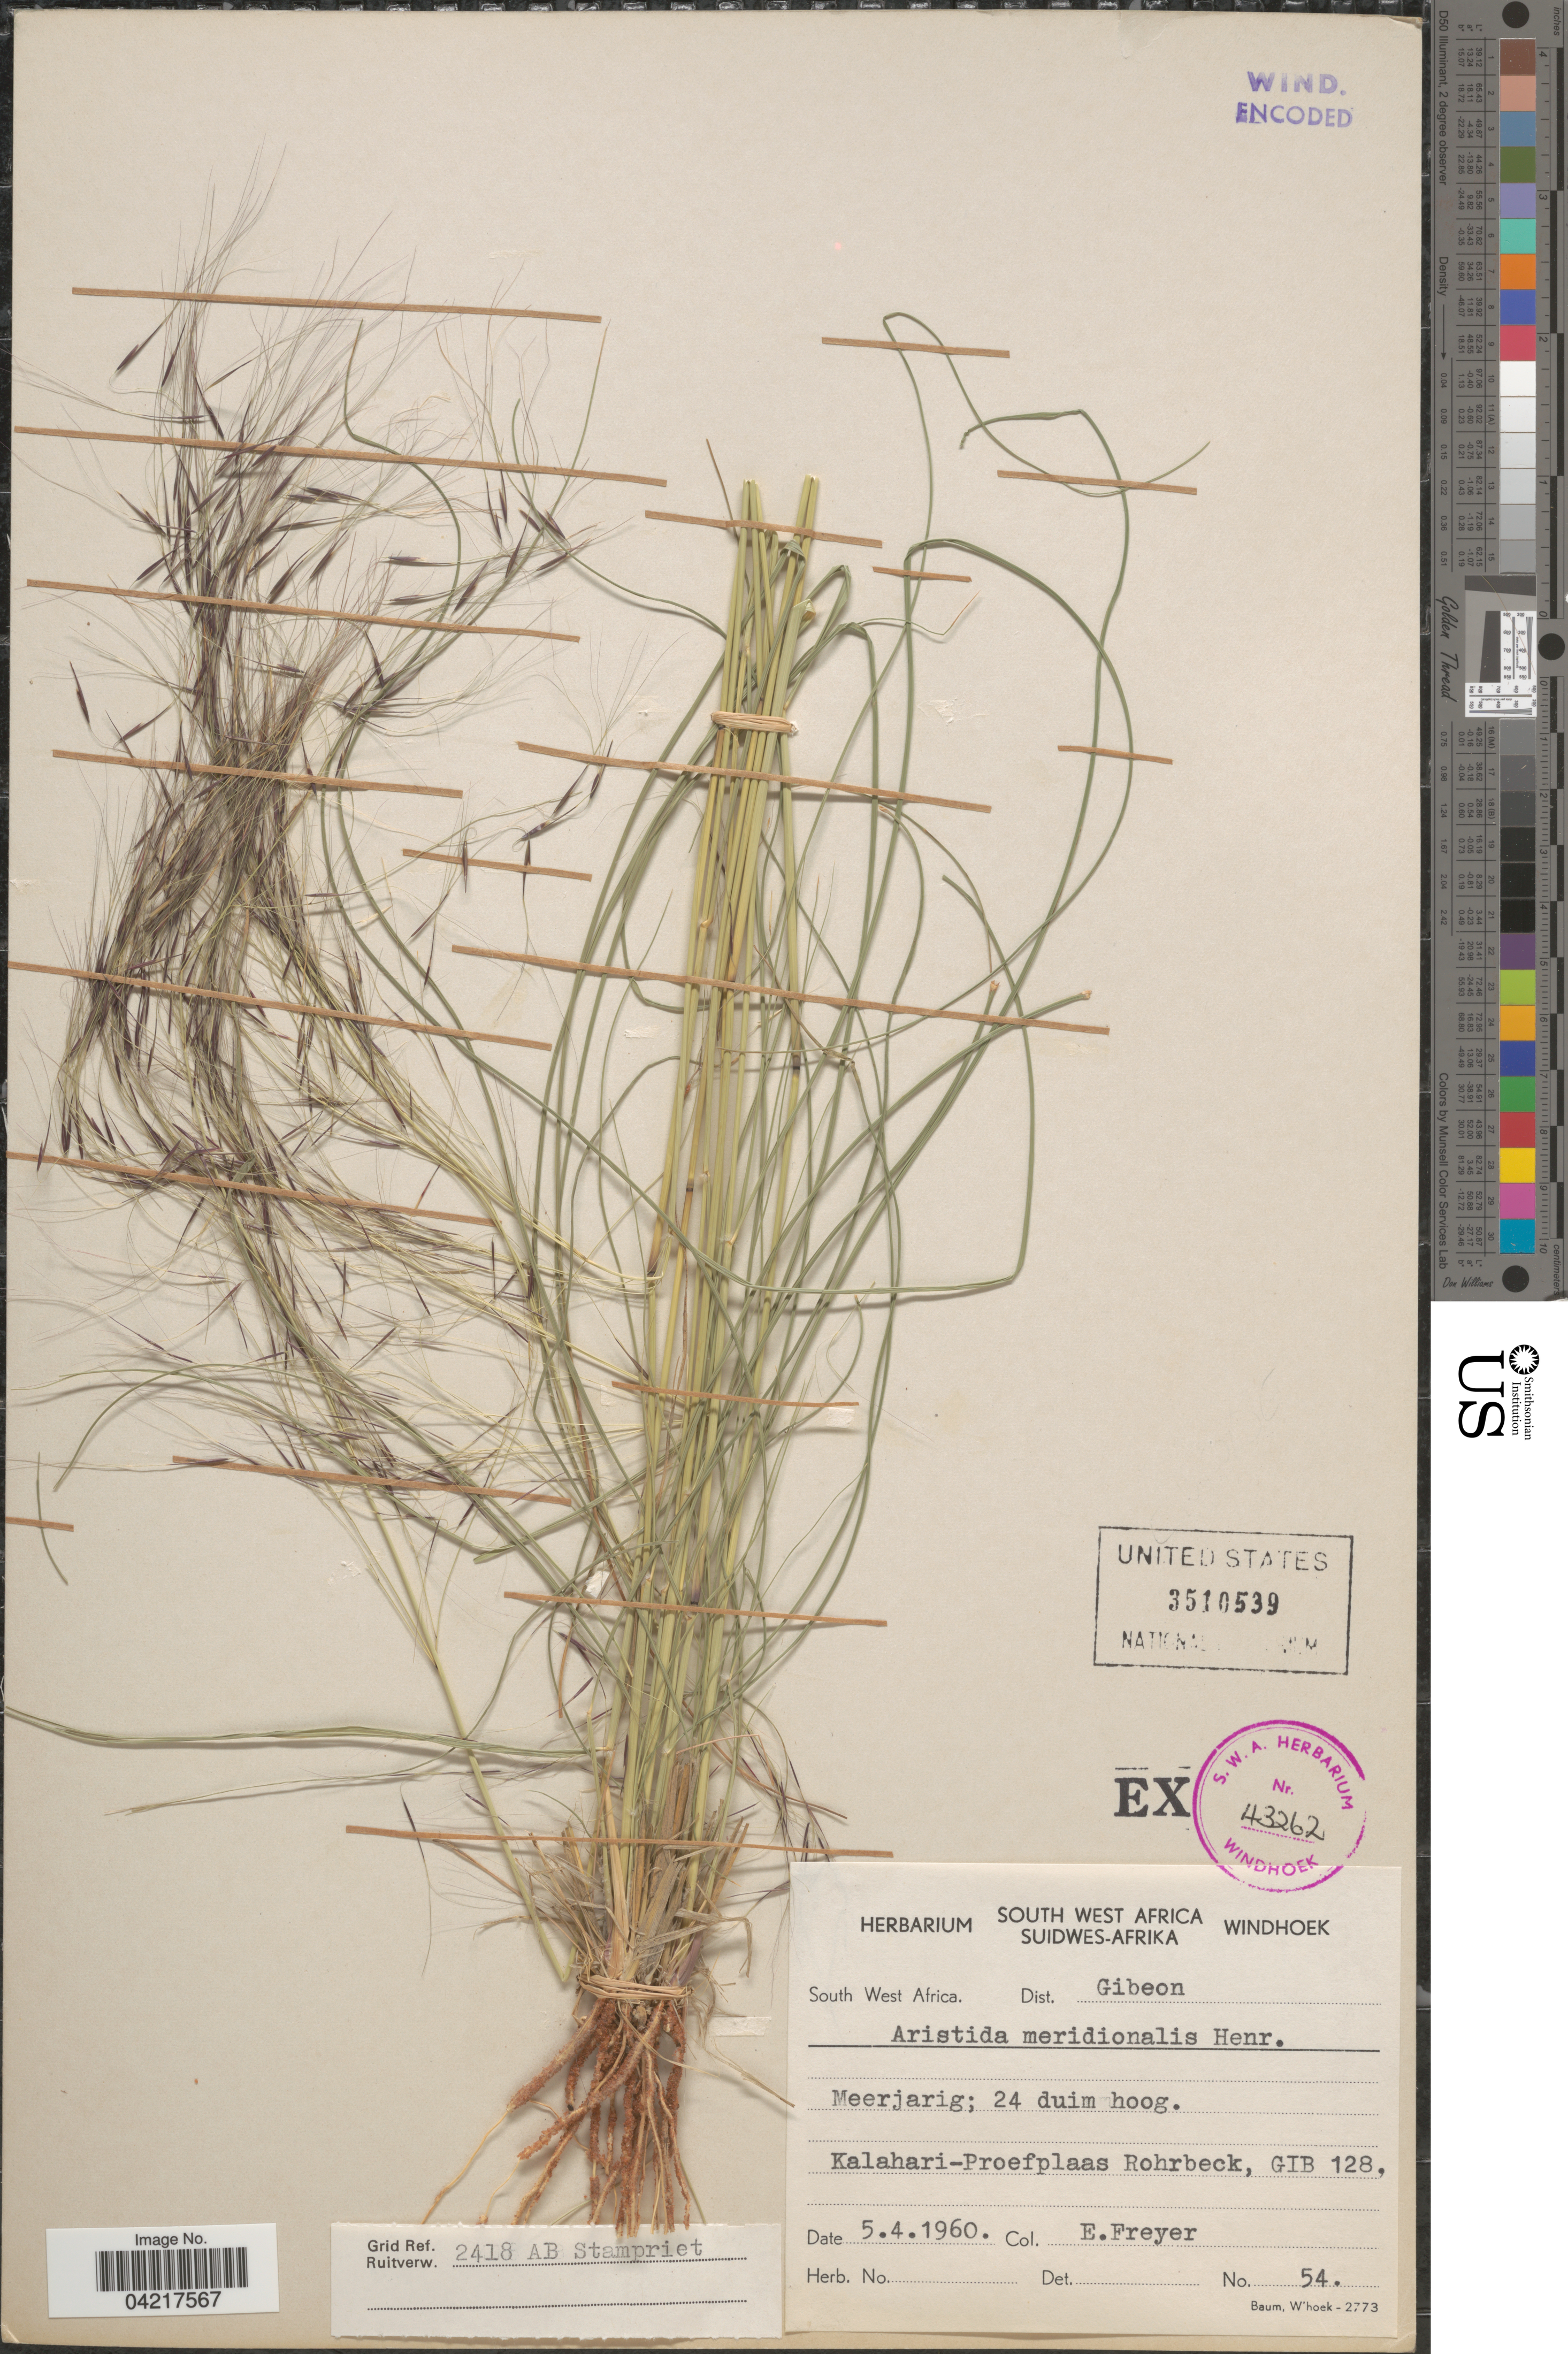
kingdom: Plantae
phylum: Tracheophyta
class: Liliopsida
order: Poales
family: Poaceae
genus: Aristida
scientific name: Aristida meridionalis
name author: Henr.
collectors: -. Freyer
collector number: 54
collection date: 1960-04-05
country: Namibia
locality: South West Africa. Dist. Gibeon. Kalahari-Proefplaas Rohrbeck, GIB 128.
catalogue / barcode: US 3510539